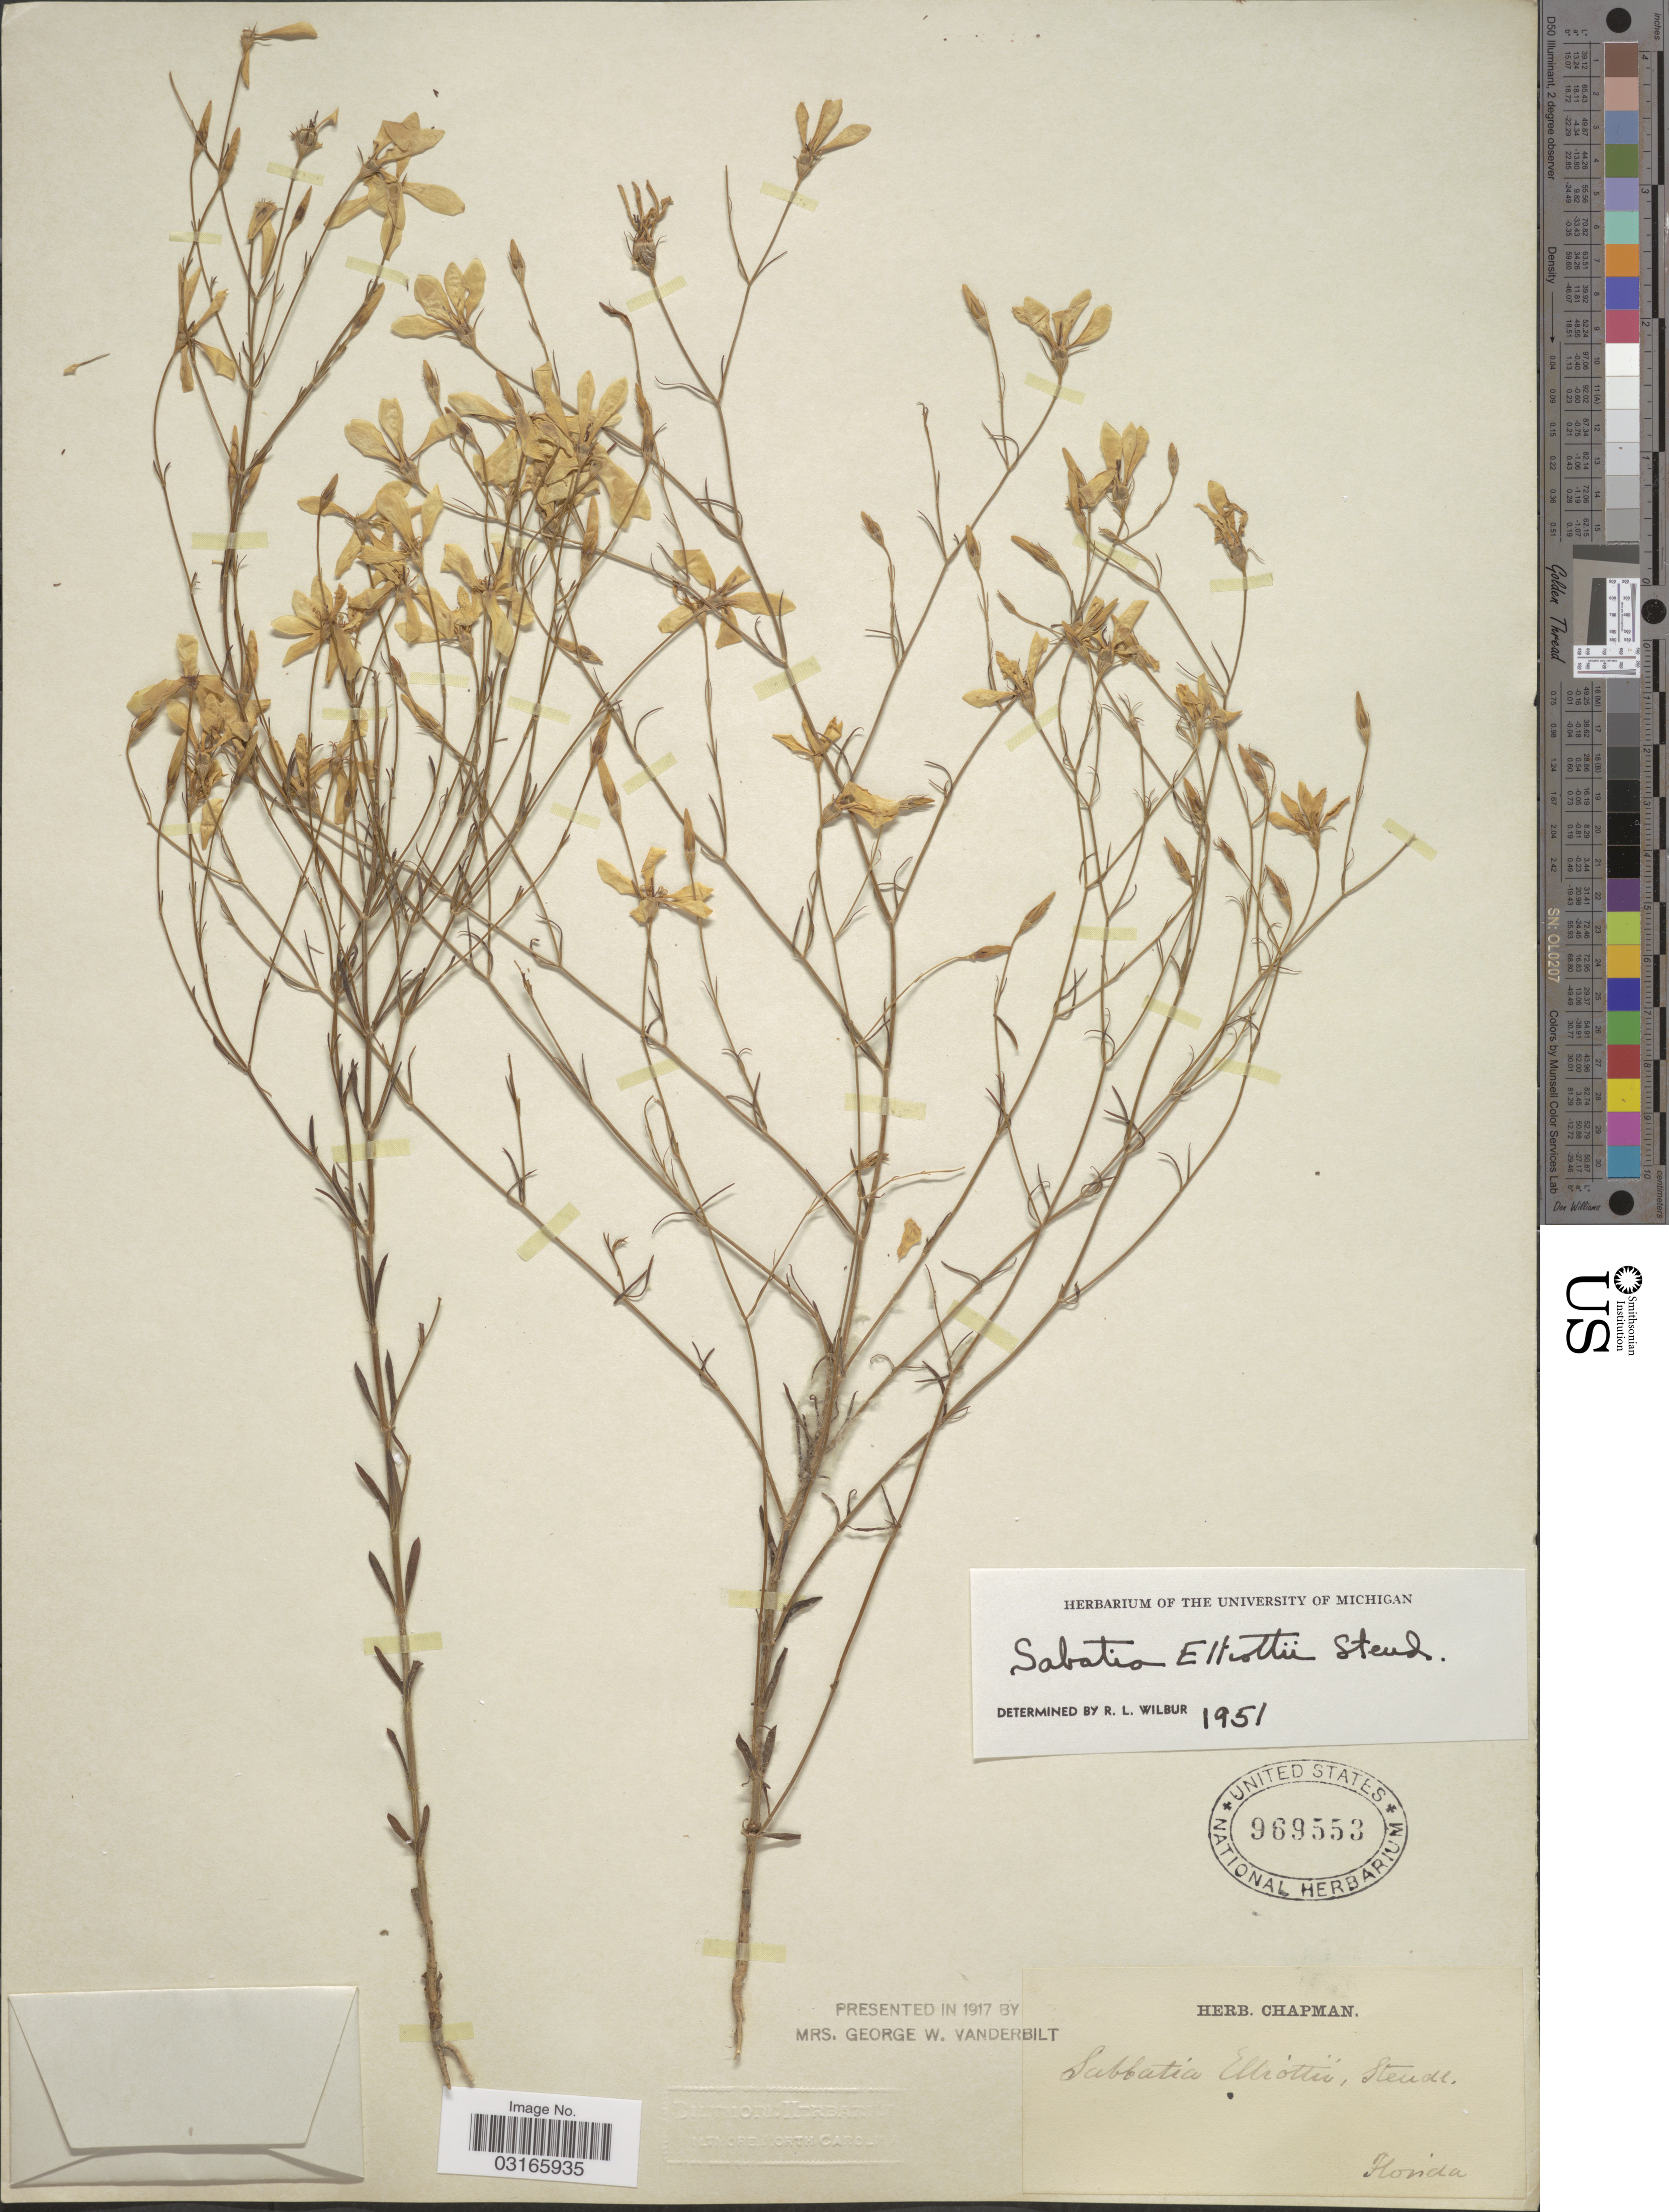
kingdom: Plantae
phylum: Tracheophyta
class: Magnoliopsida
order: Gentianales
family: Gentianaceae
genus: Sabatia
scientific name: Sabatia brevifolia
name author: Raf.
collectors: ex herb. Chapman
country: United States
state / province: Florida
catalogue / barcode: US 969553